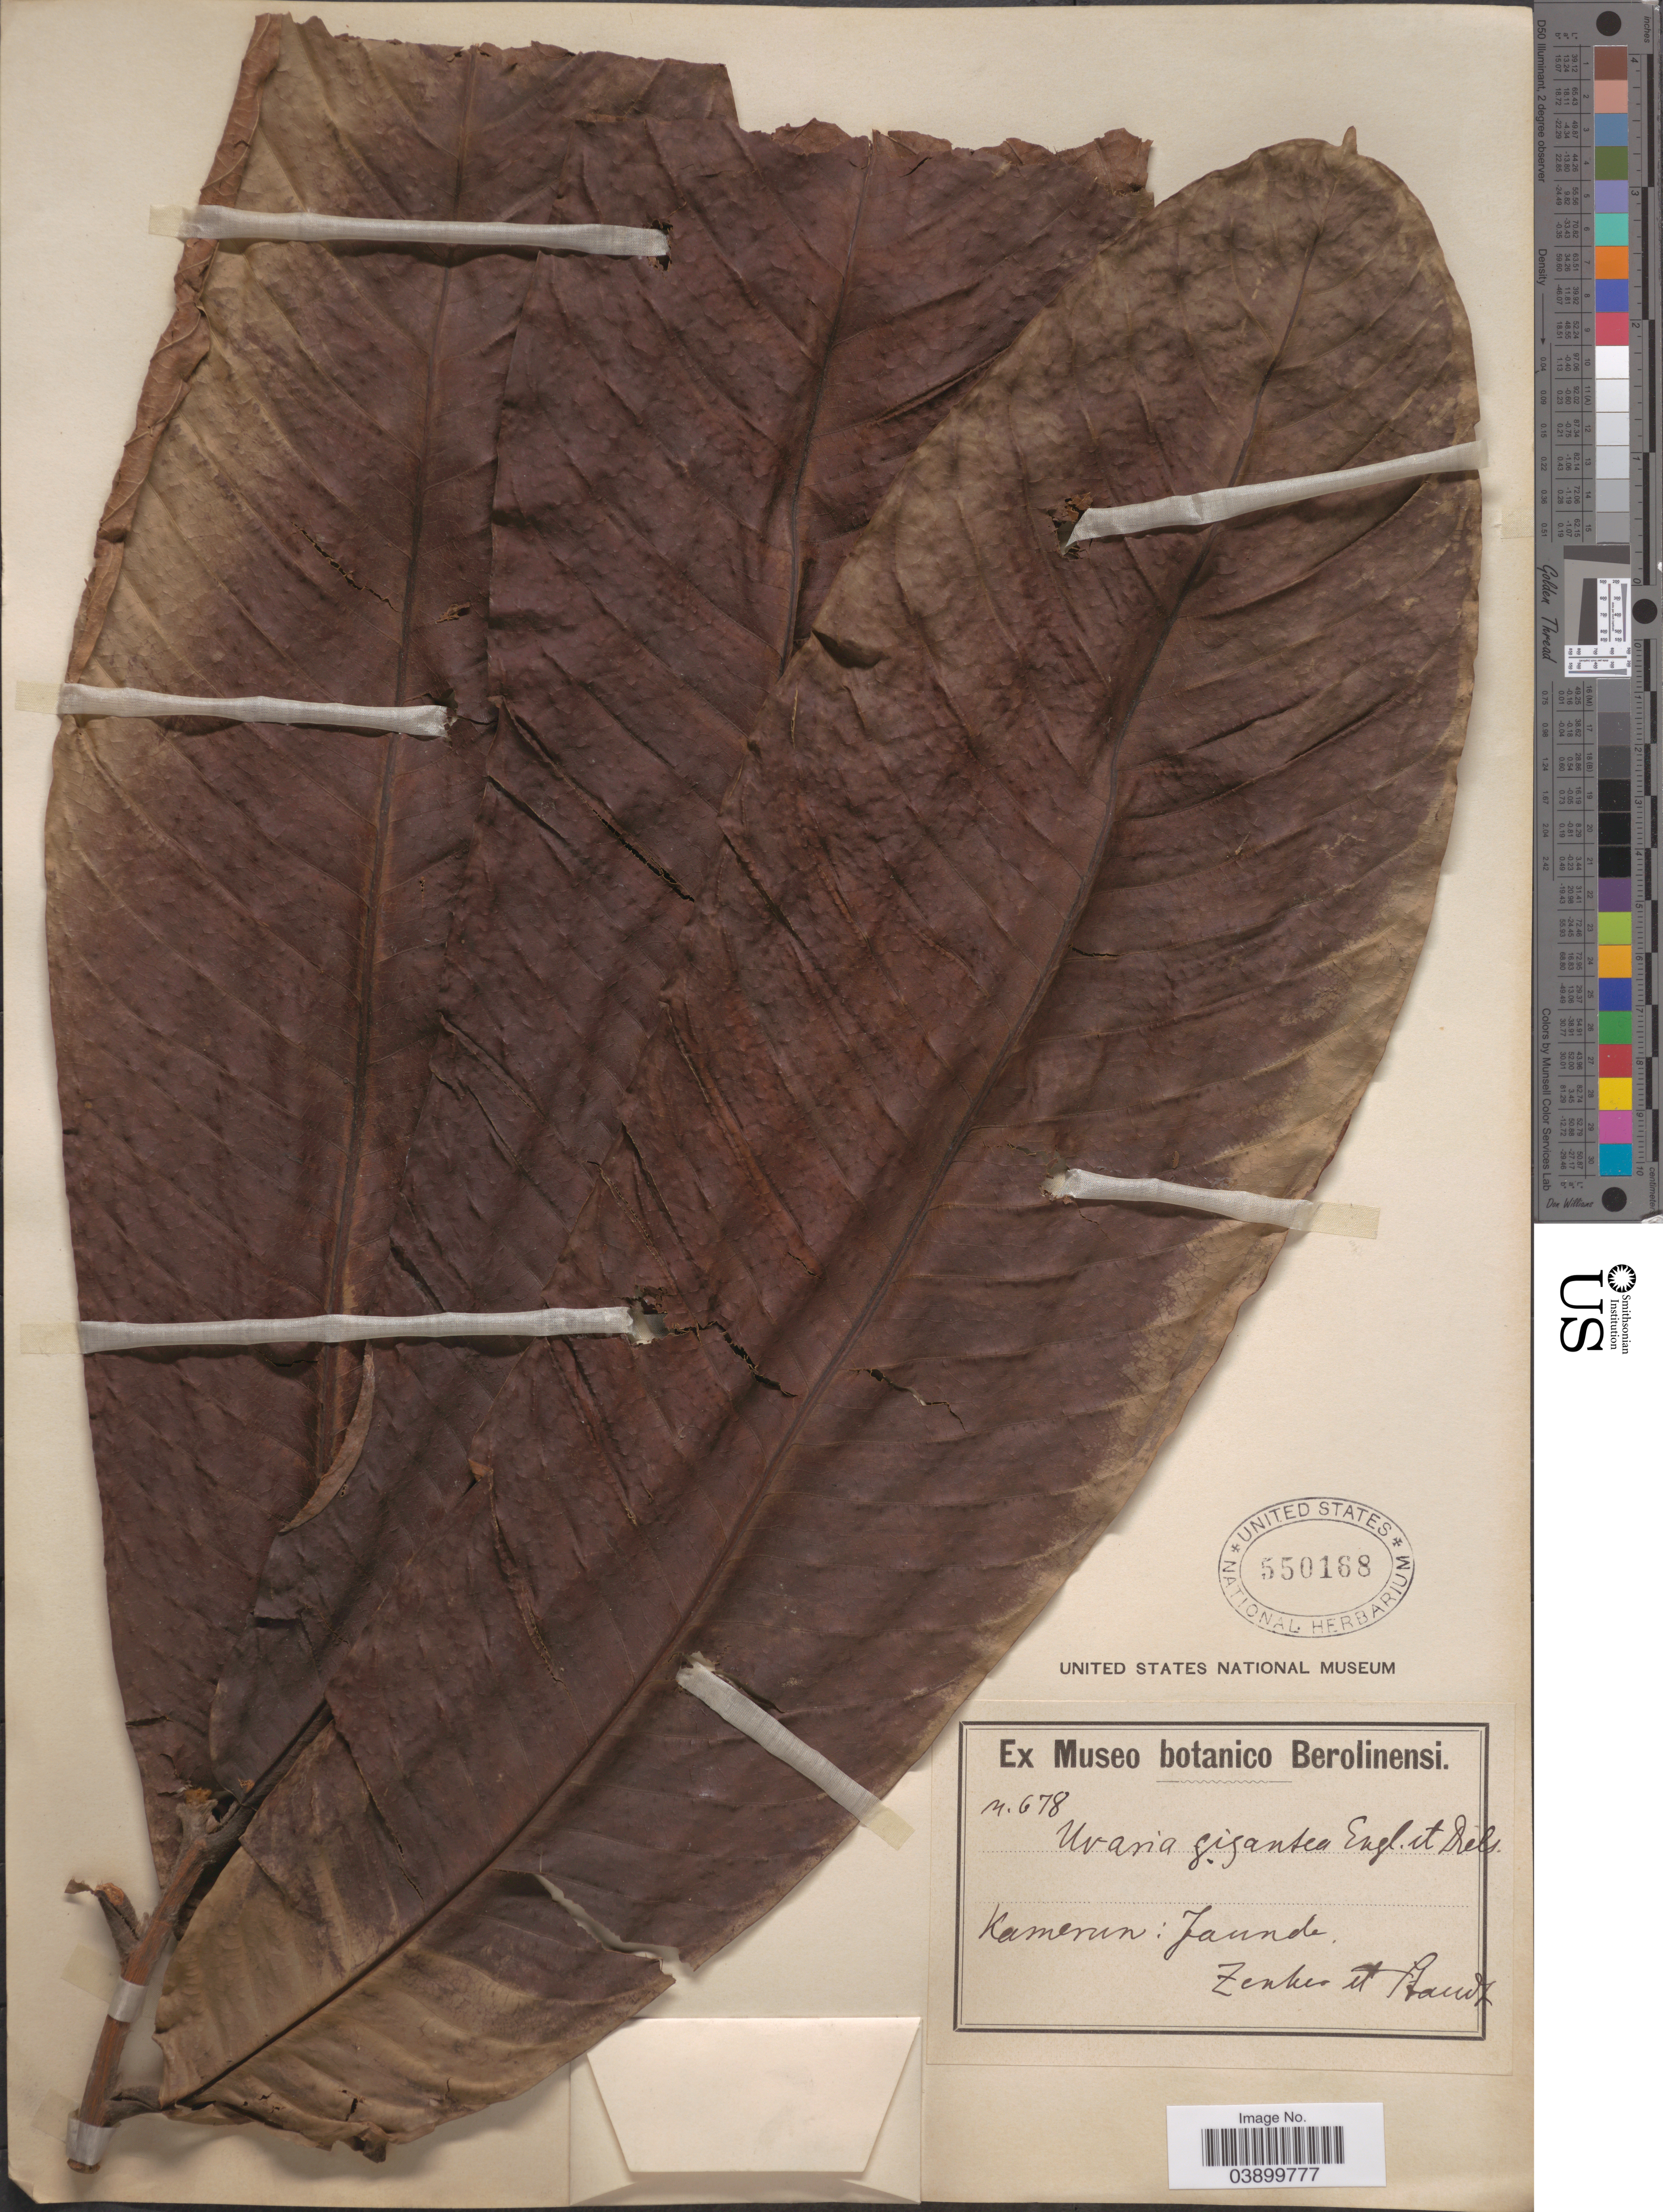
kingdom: Plantae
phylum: Tracheophyta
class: Magnoliopsida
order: Magnoliales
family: Annonaceae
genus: Uvaria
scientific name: Uvaria gigantea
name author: Engl. ex Engl. & Diels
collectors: Zenker, -- & Standt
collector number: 678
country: Cameroon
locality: Yaunde.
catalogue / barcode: US 550168